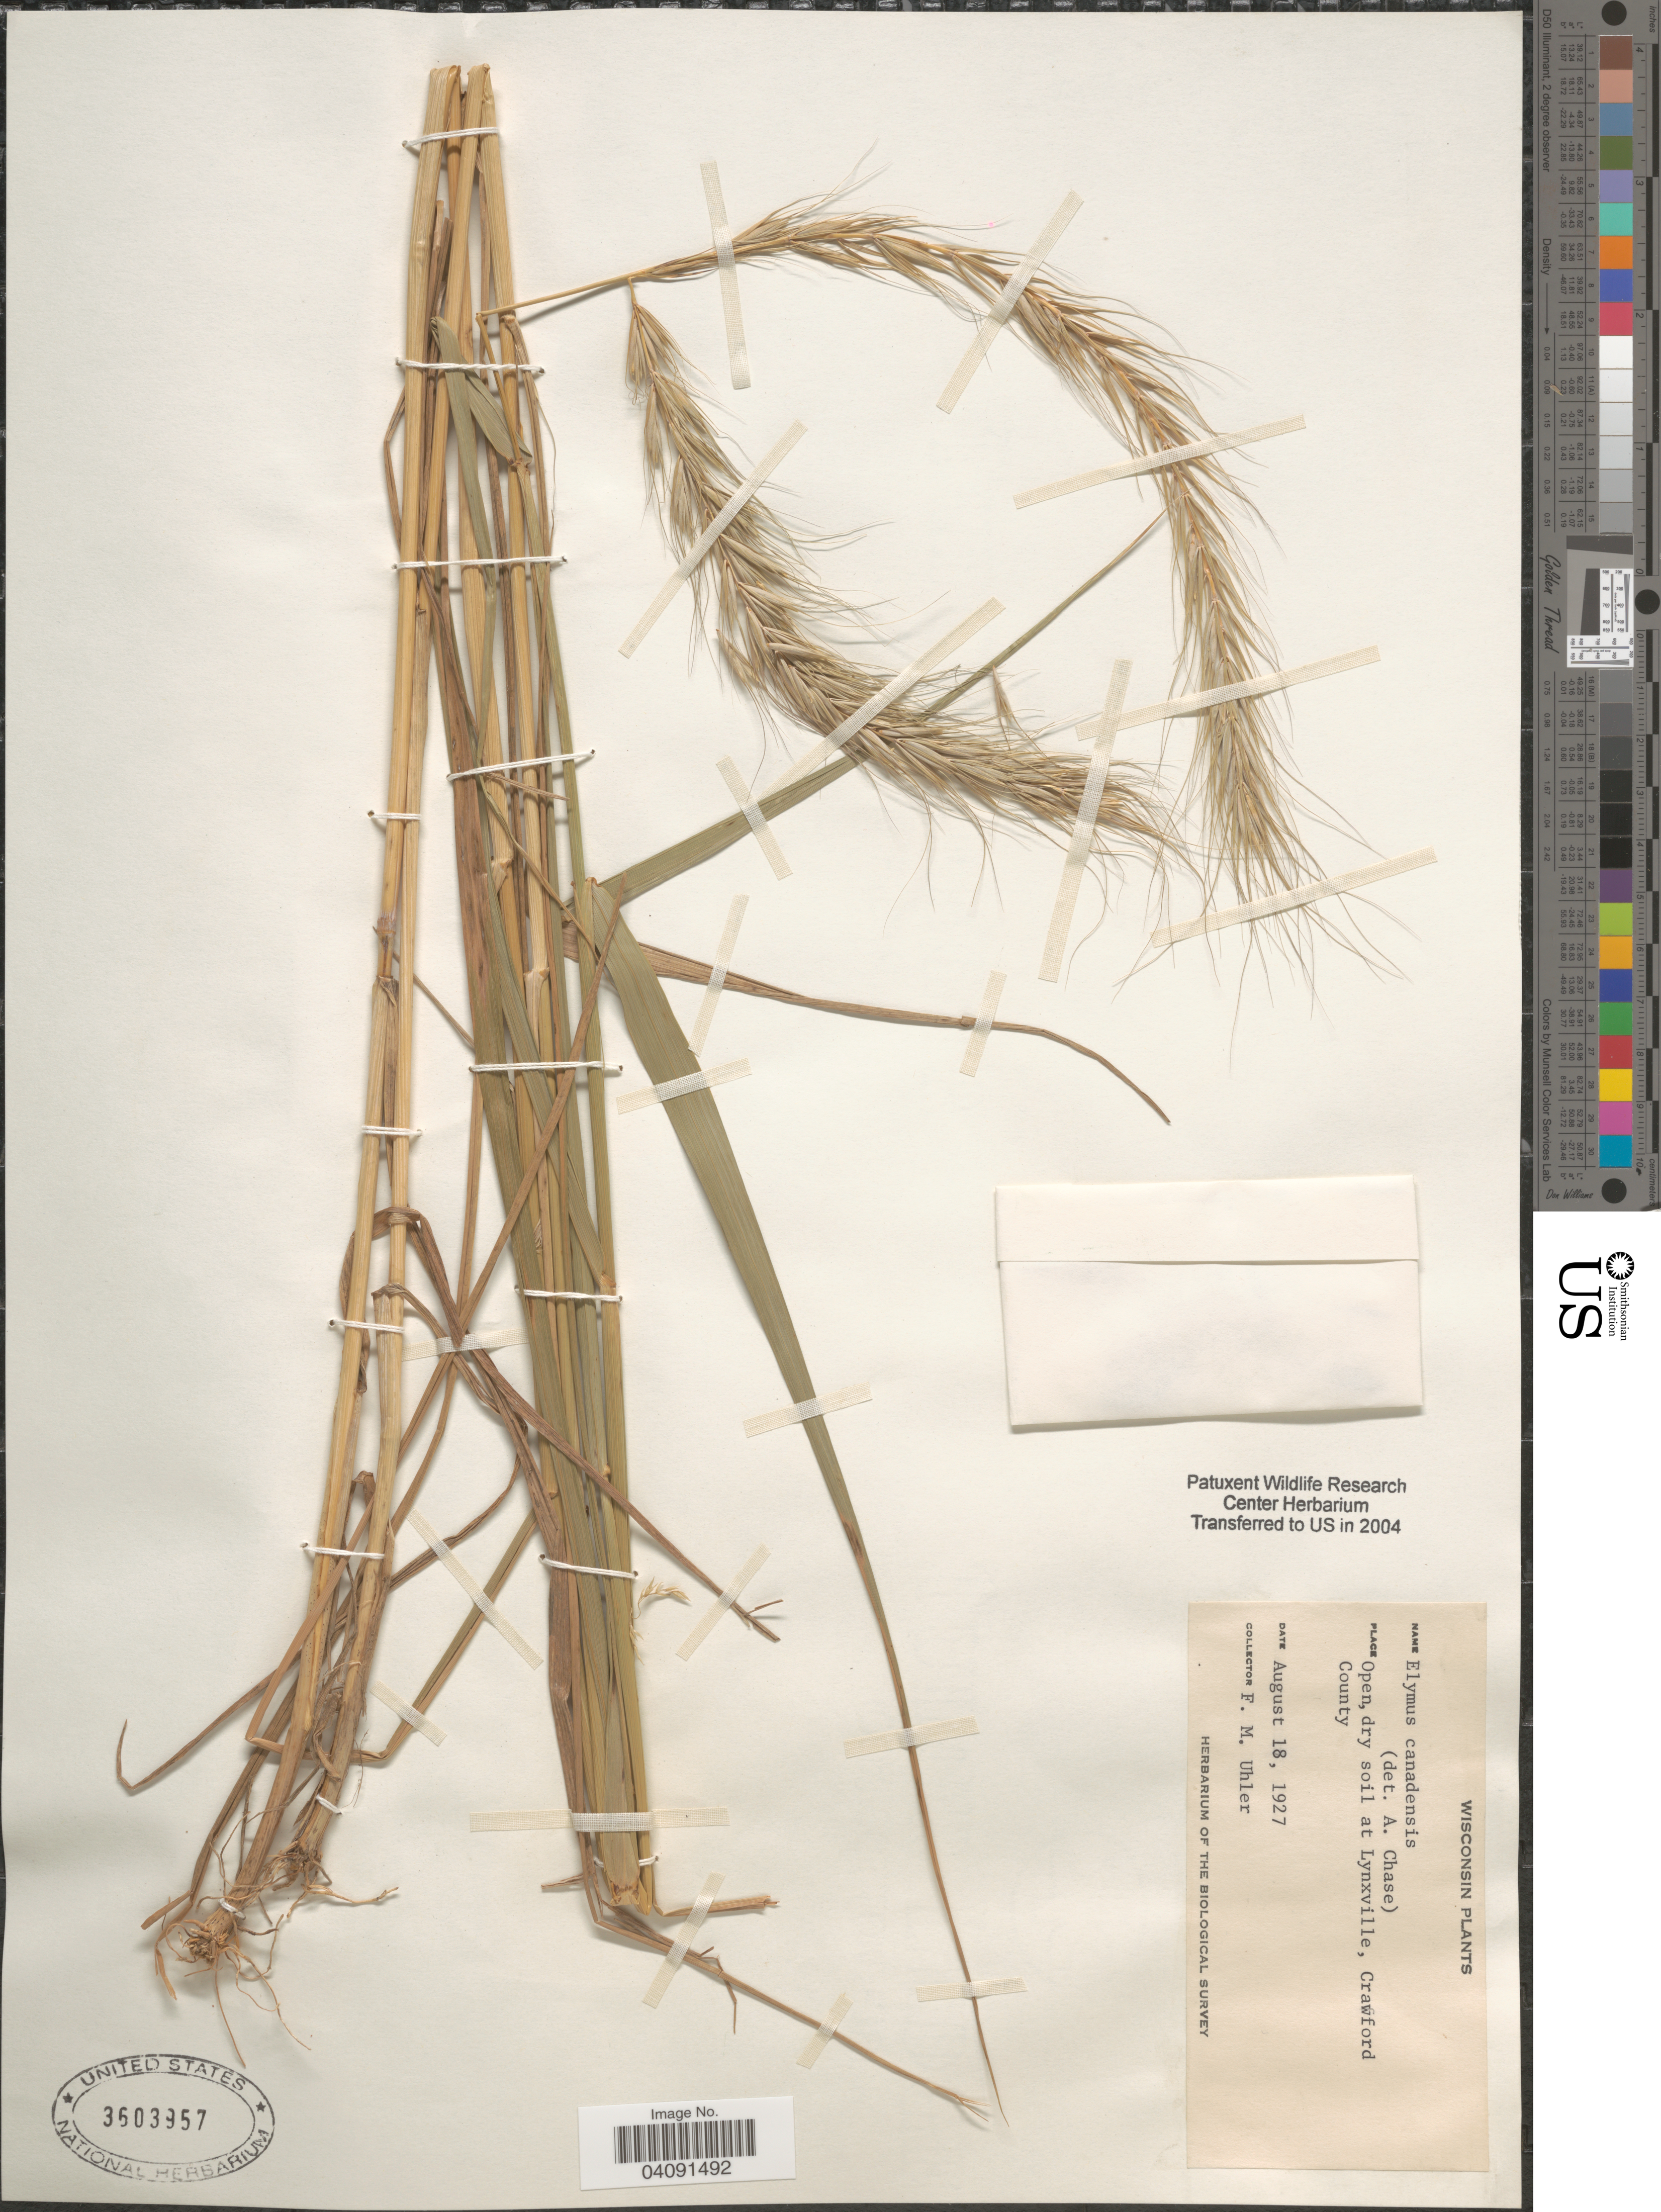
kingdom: Plantae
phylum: Tracheophyta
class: Liliopsida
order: Poales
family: Poaceae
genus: Elymus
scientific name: Elymus canadensis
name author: L.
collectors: F. M. Uhler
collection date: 1927-08-18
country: United States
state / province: Wisconsin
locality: Open, dry soil at Lynxville, Crawford County. Herbarium of the Biological Survey.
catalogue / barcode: US 3603957